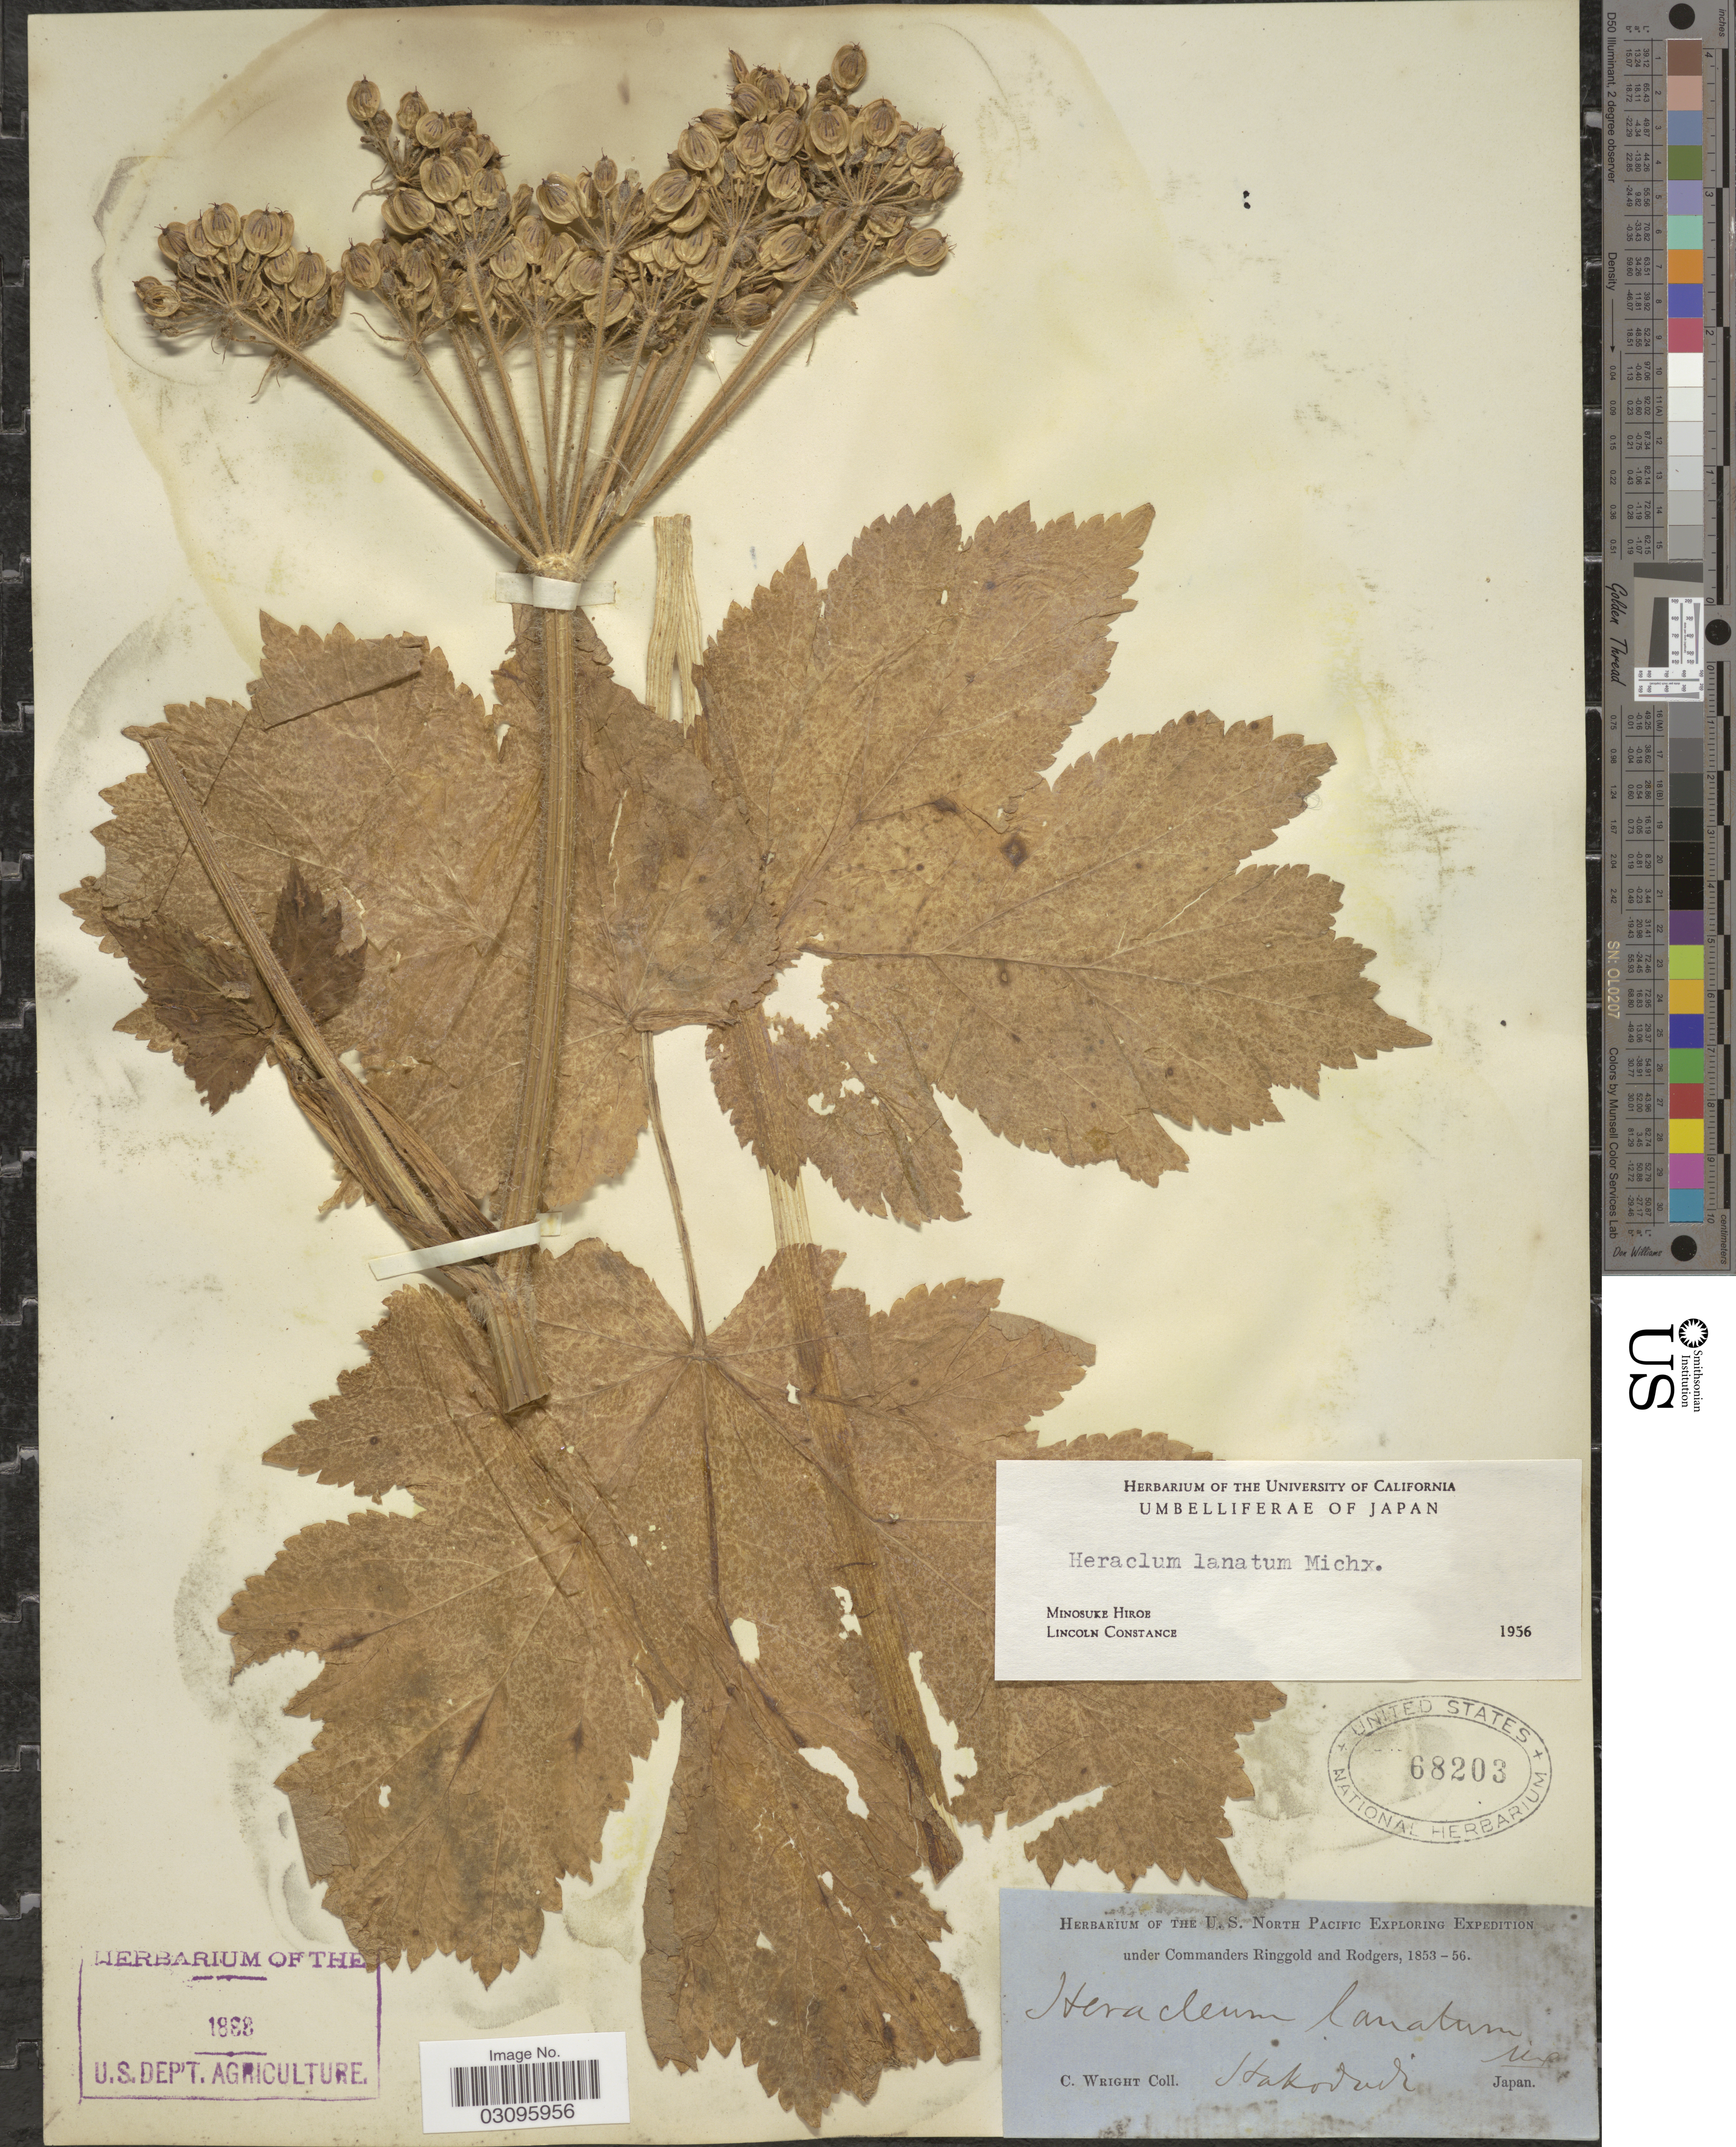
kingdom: Plantae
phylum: Tracheophyta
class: Magnoliopsida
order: Apiales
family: Apiaceae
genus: Heracleum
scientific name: Heracleum lanatum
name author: Michx.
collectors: C. Wright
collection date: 1853/1856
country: Japan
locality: Hakodadi.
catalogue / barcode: US 68203